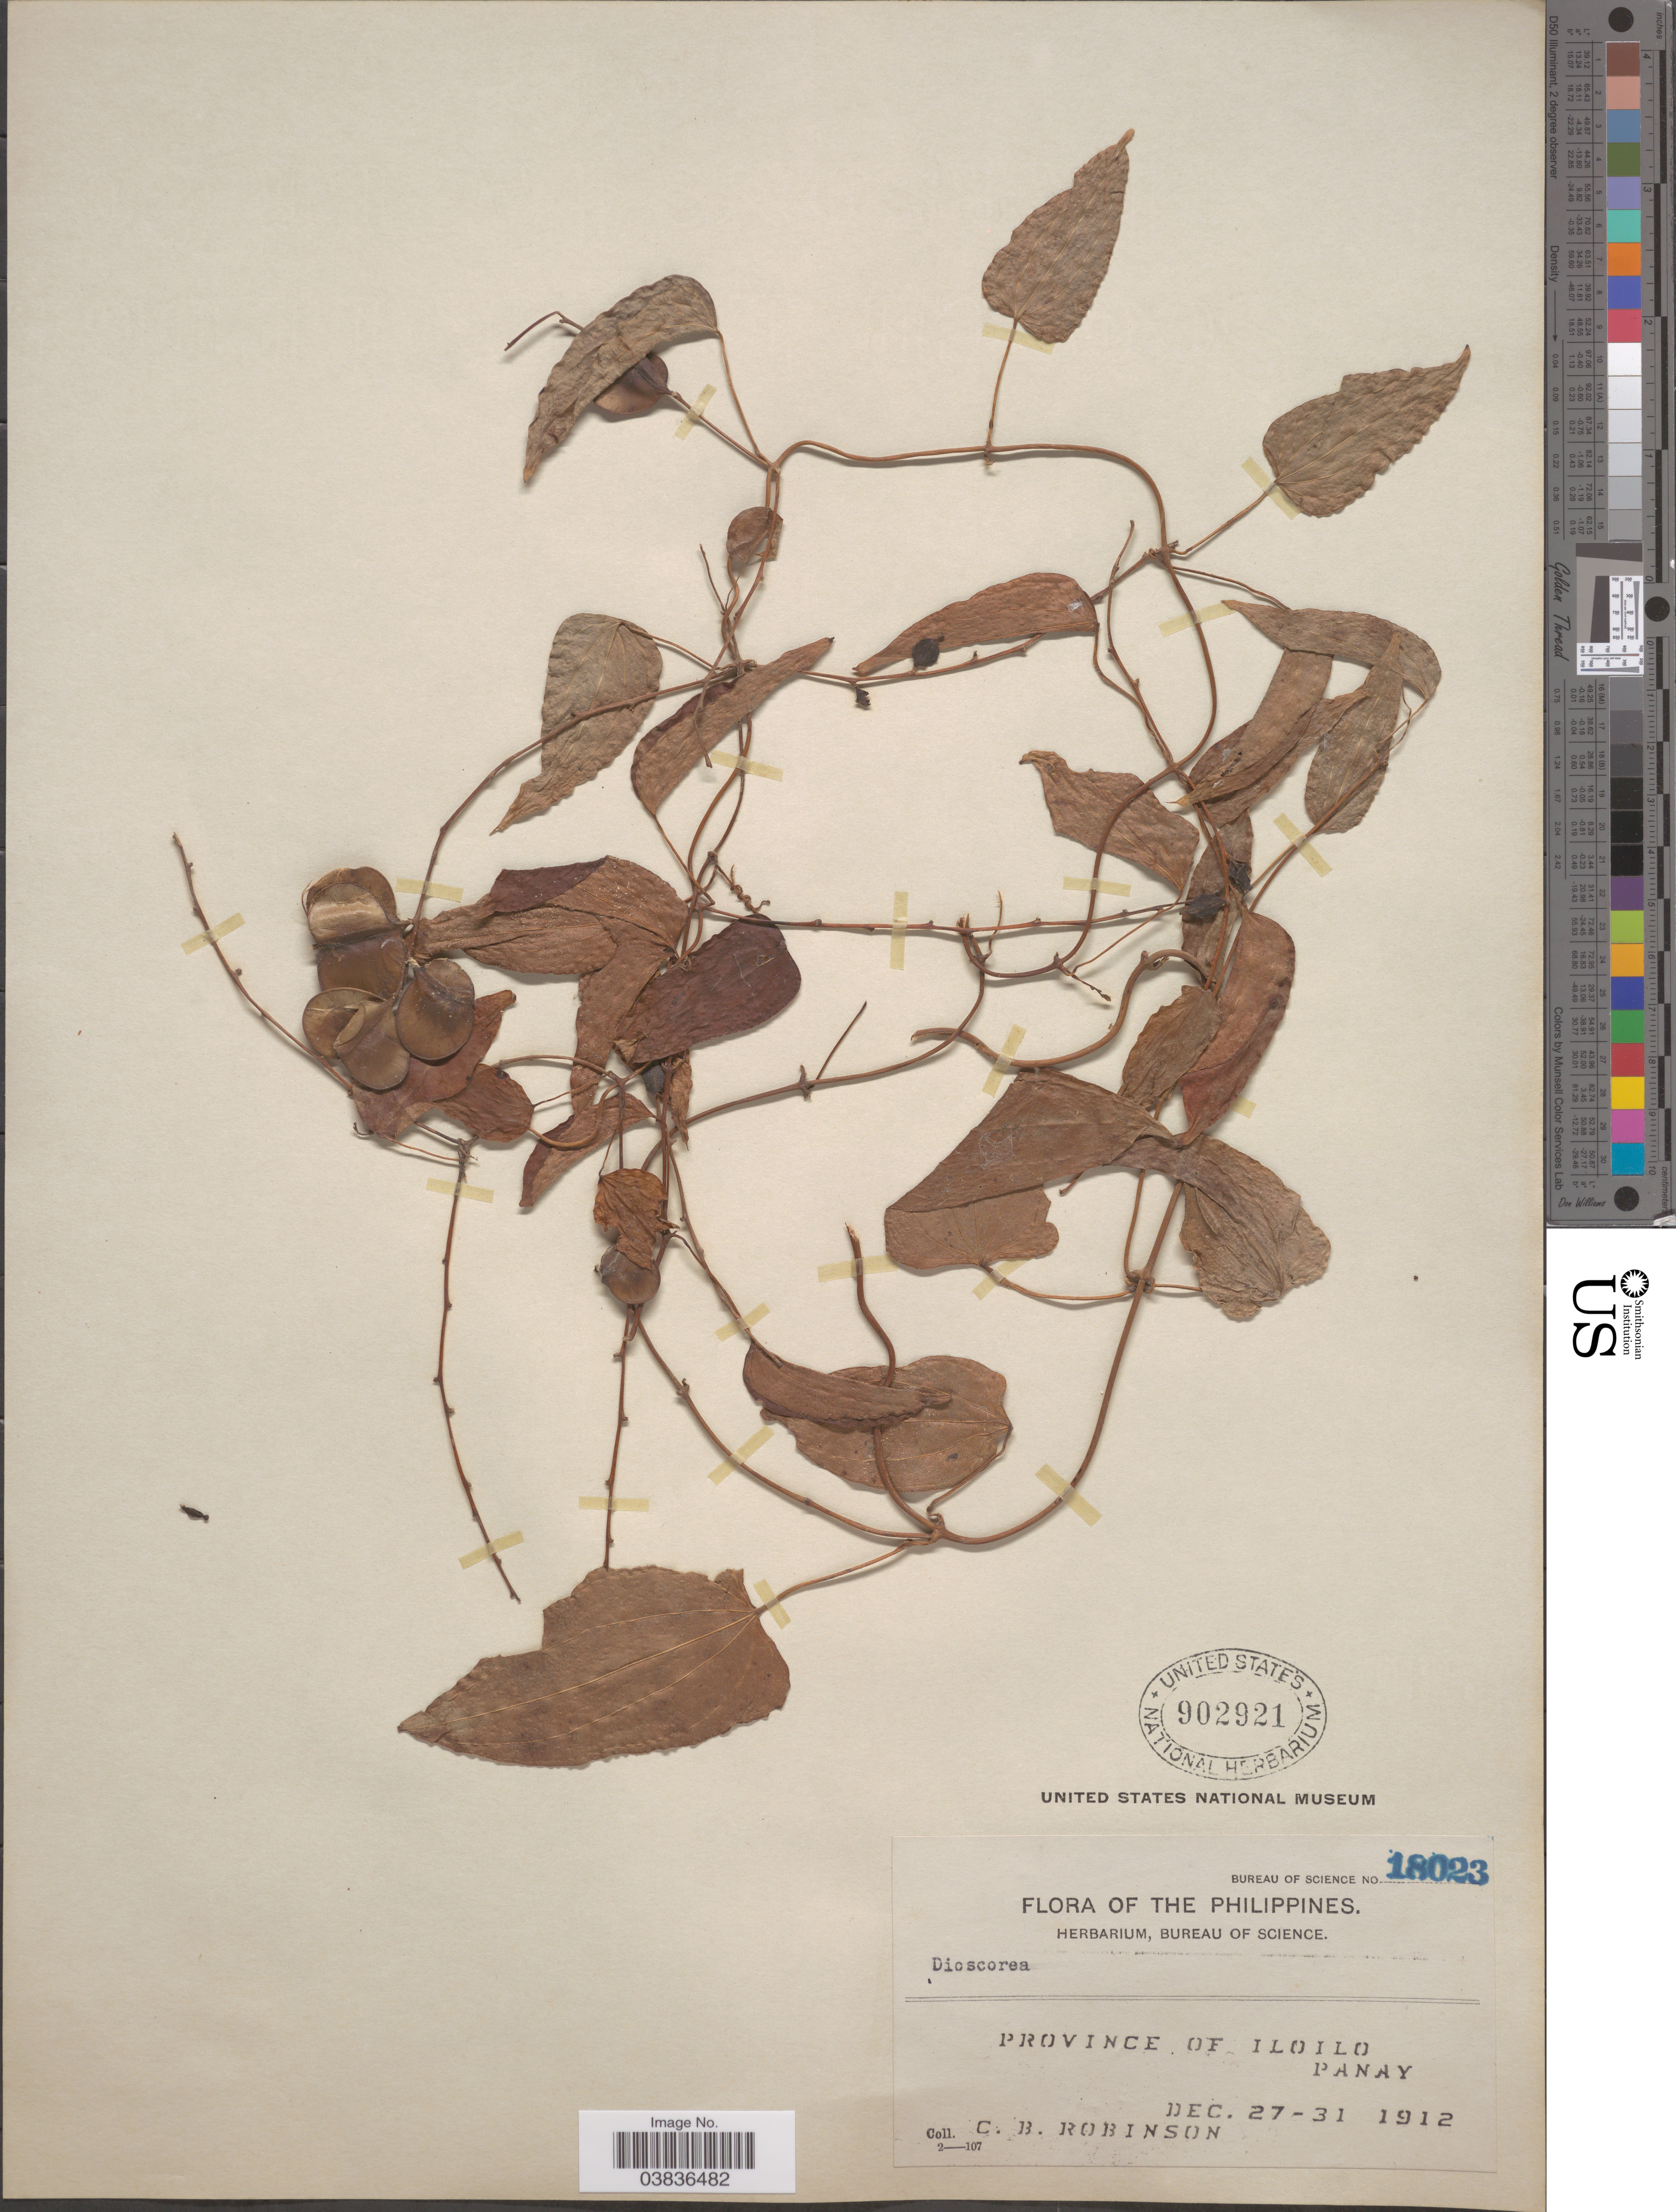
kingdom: Plantae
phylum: Tracheophyta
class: Liliopsida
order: Dioscoreales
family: Dioscoreaceae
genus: Dioscorea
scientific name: Dioscorea sp.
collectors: C. Robinson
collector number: Bureau of Science 18023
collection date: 1912-12-27/1912-12-31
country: Philippines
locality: Province of Iloilo, Panay.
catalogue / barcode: US 902921